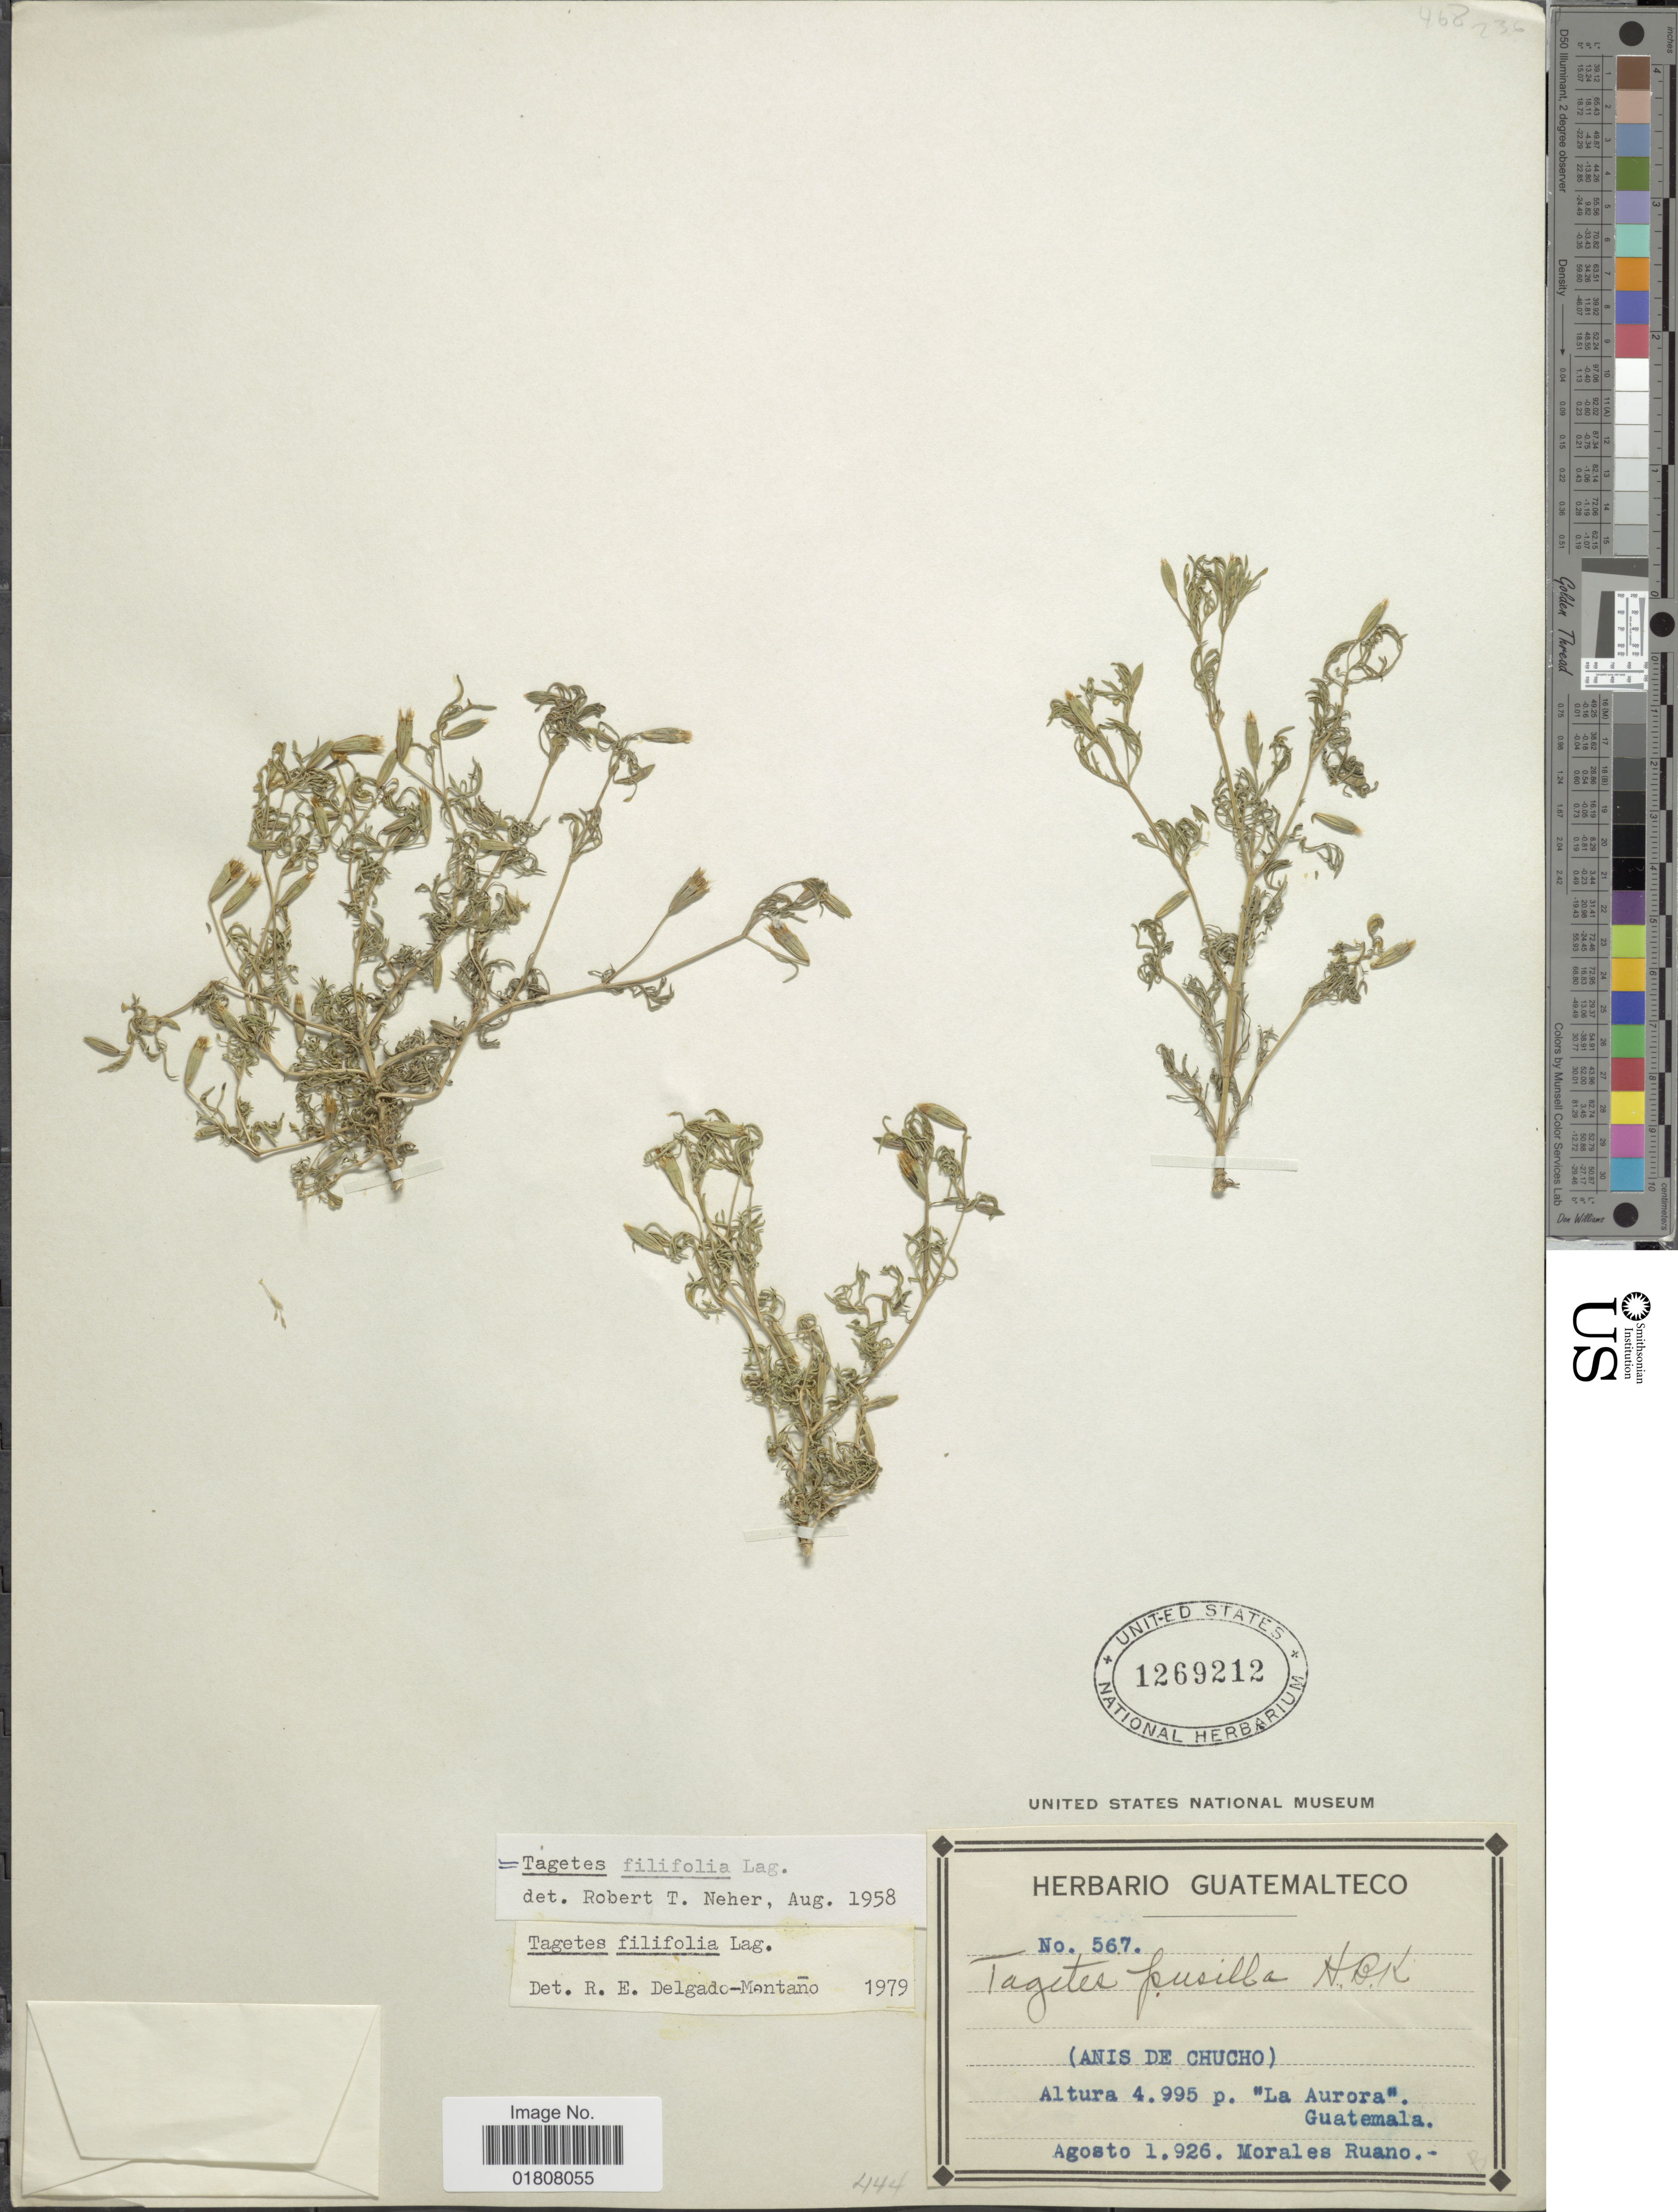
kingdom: Plantae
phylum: Tracheophyta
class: Magnoliopsida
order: Asterales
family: Asteraceae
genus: Tagetes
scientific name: Tagetes filifolia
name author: Lag.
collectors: M. Ruano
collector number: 567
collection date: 1926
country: Guatemala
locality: La Aurora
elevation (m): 1522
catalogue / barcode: US 1269212